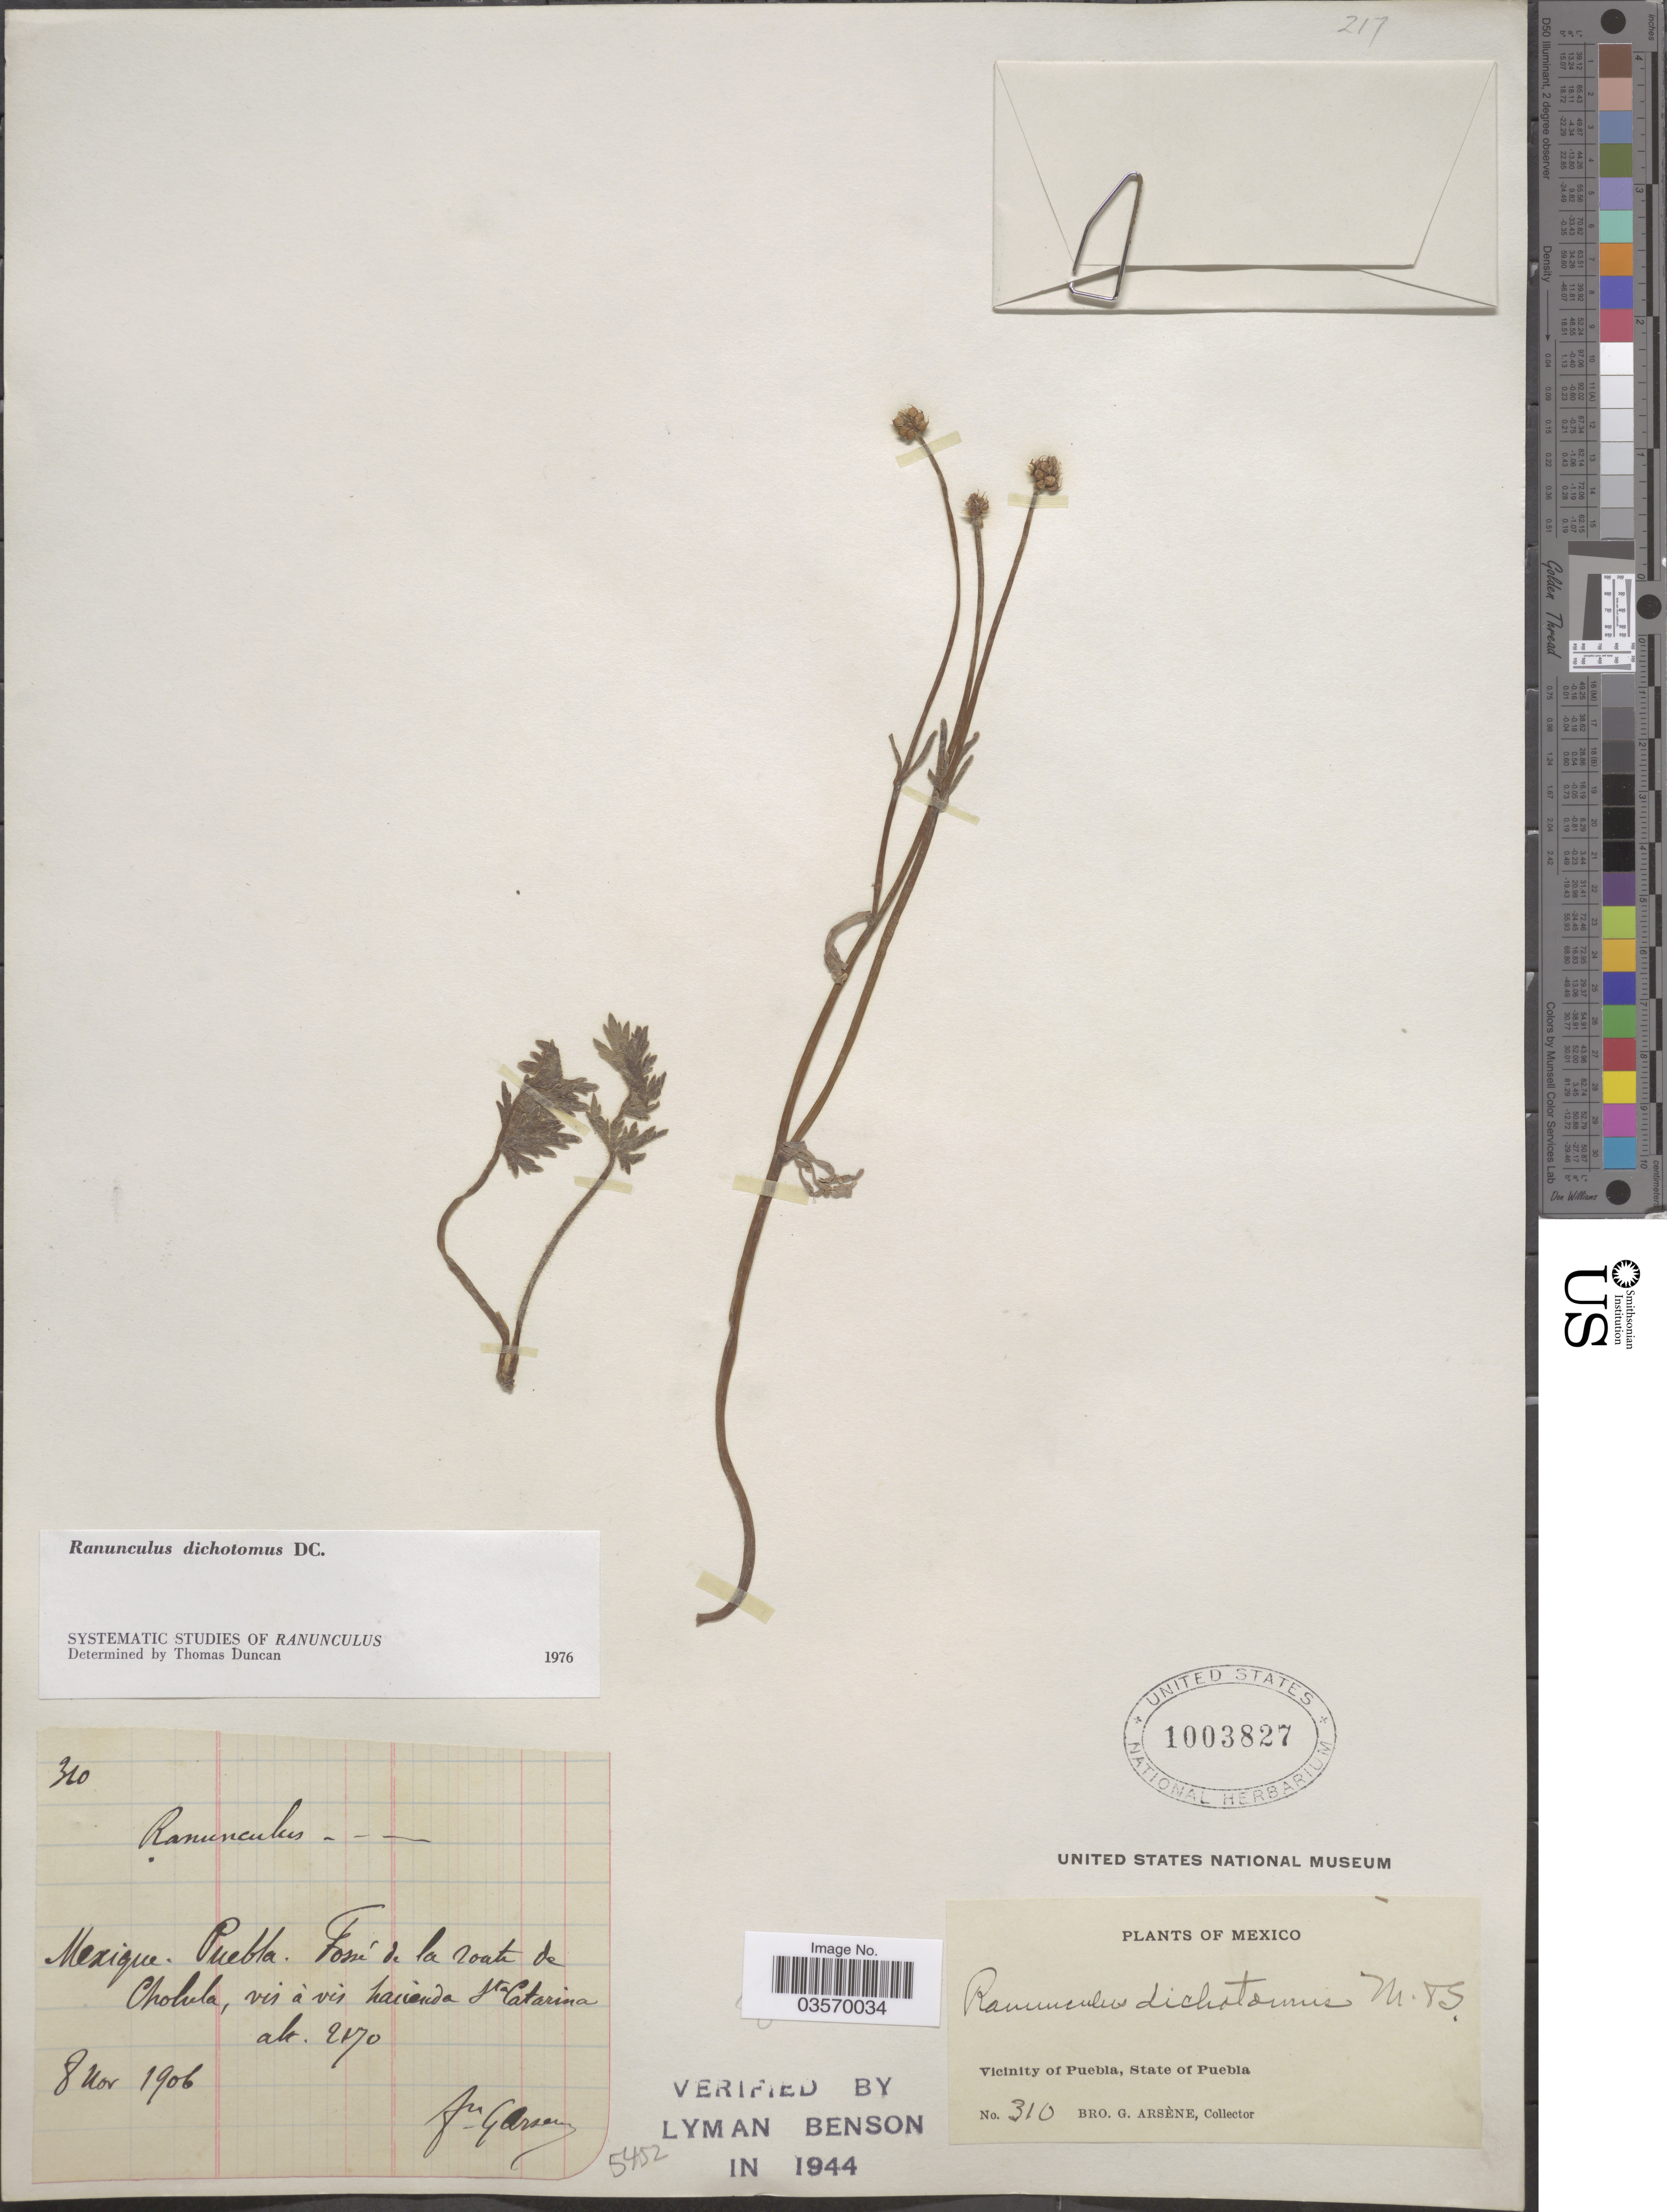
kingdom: Plantae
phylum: Tracheophyta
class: Magnoliopsida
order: Ranunculales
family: Ranunculaceae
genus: Ranunculus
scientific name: Ranunculus dichotomus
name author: Moc. & Sessé ex DC.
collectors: Bro. G. Arsène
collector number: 310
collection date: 1906-11-08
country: Mexico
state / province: Puebla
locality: Vicinity of Puebla. Fossé de la route de Cholula, vis à vis hacienda Sta Catarina.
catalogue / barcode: US 1003827